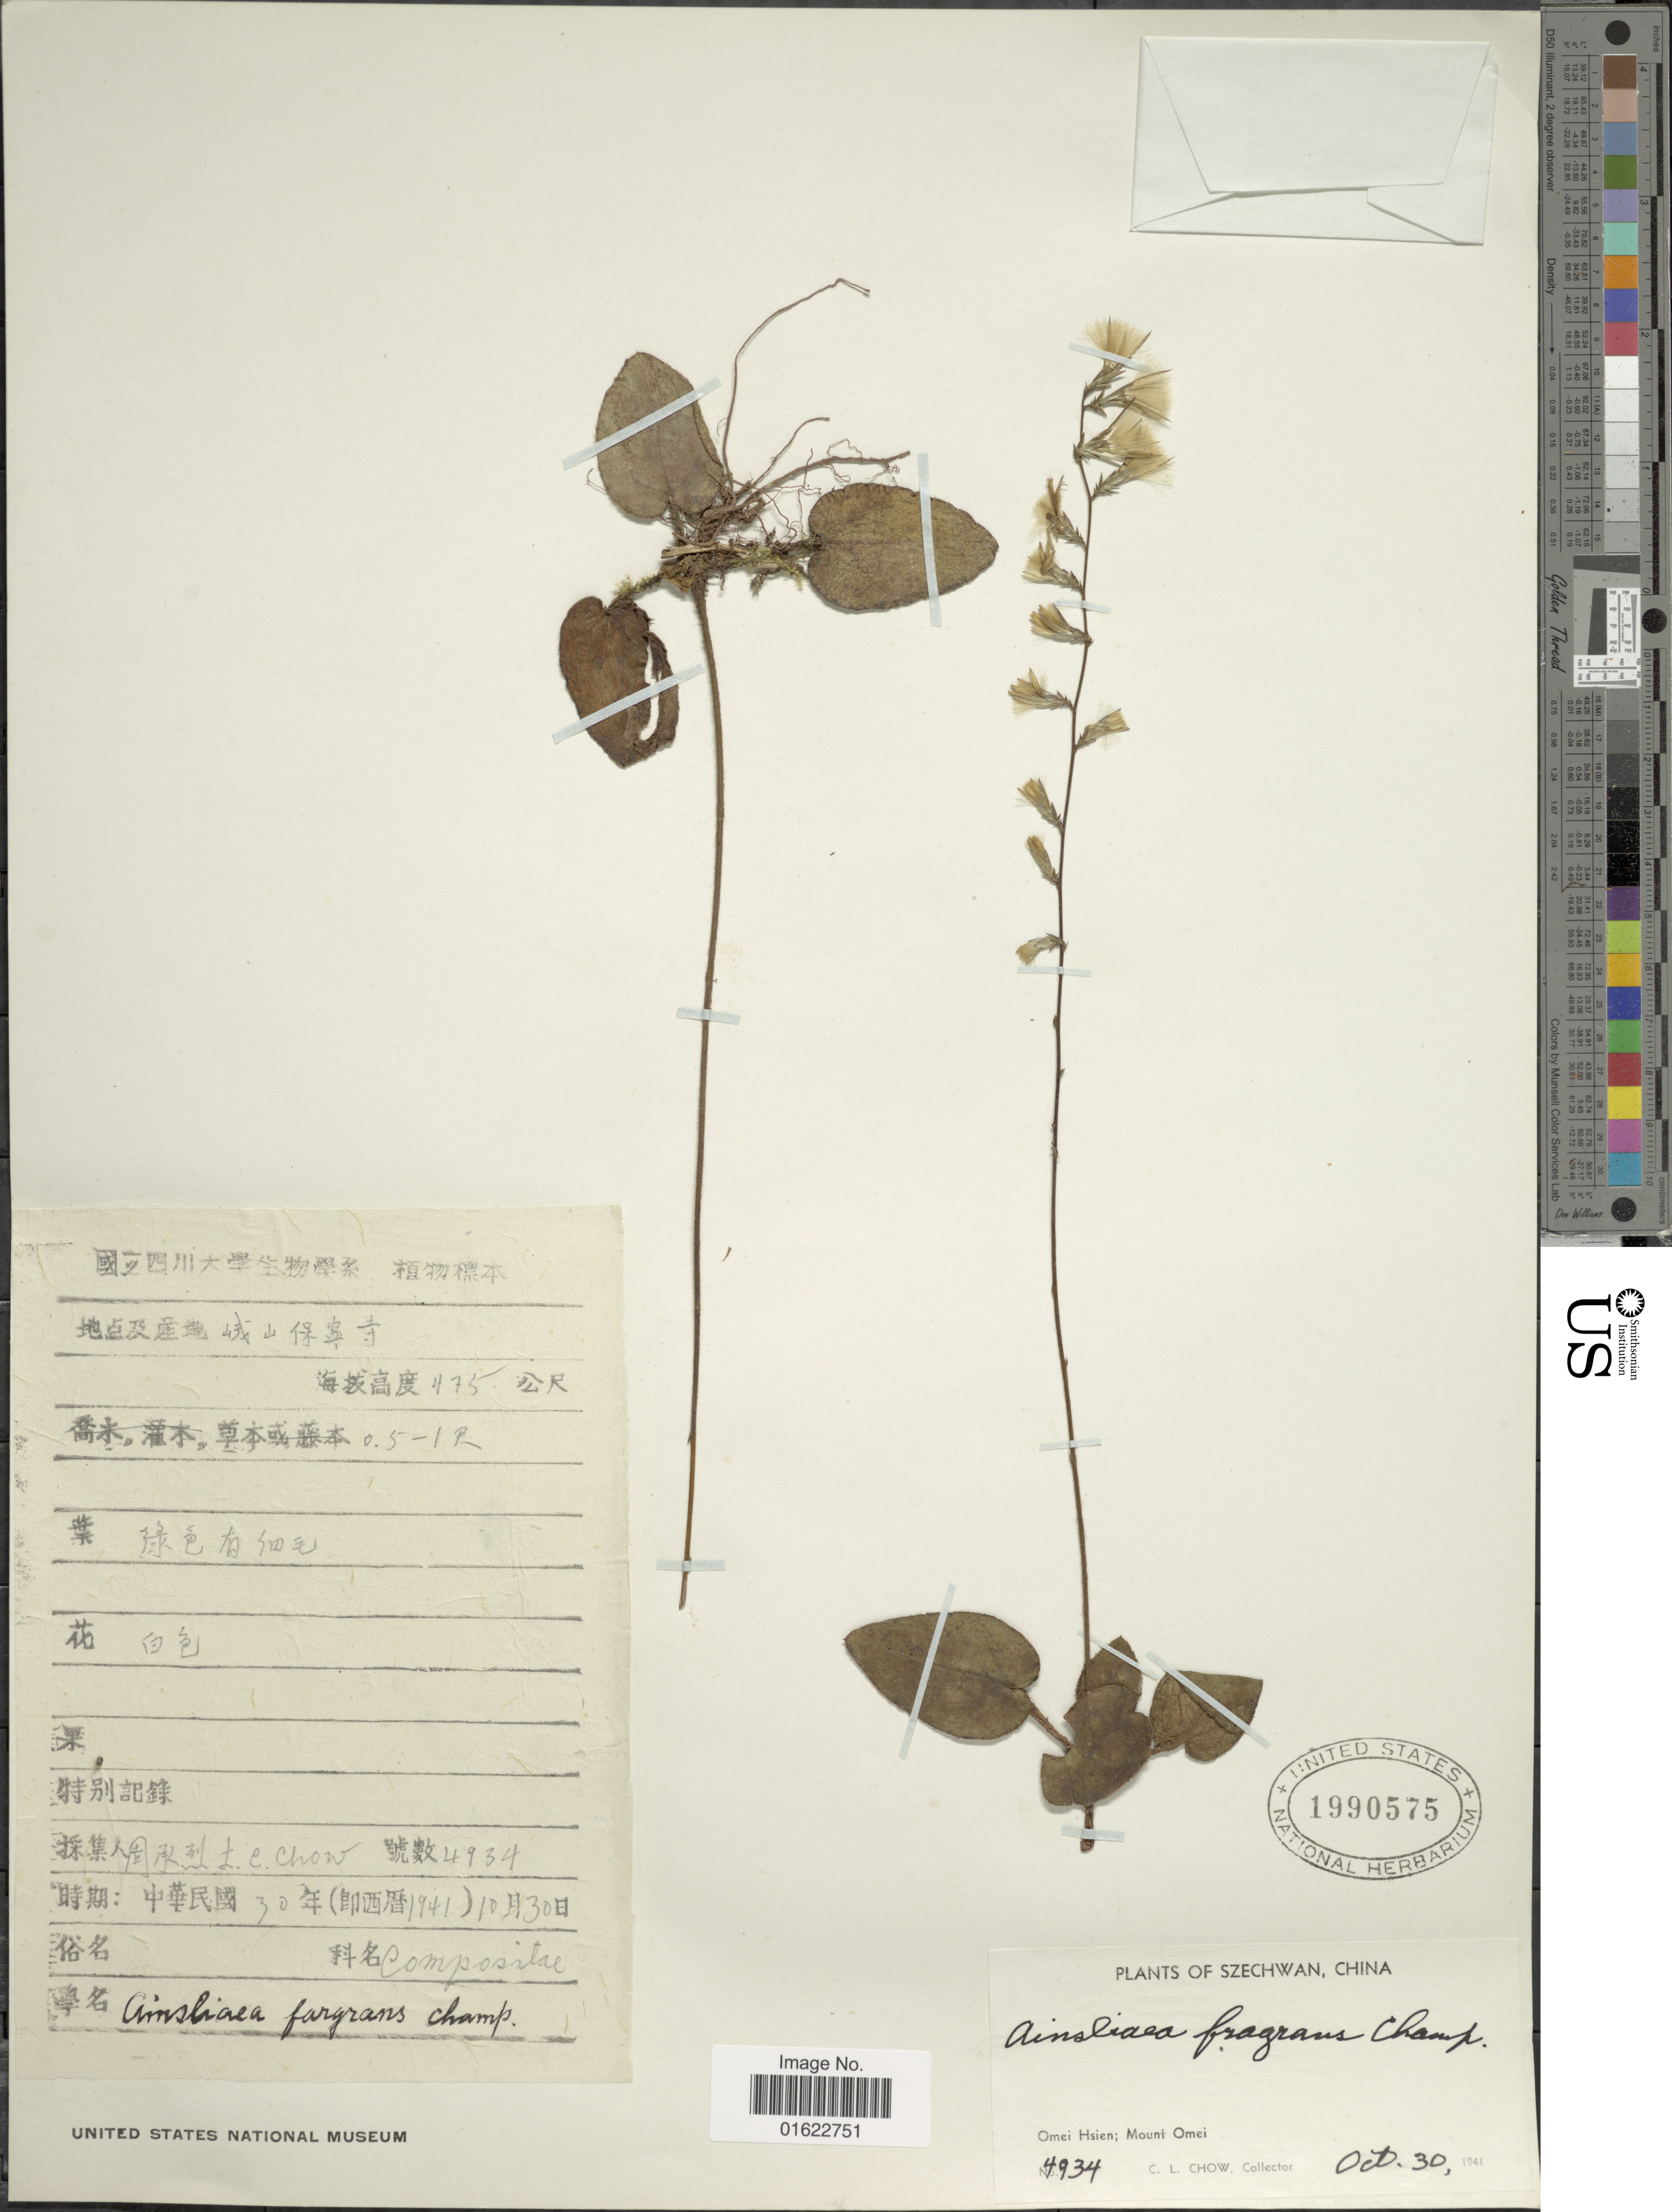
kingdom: Plantae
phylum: Tracheophyta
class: Magnoliopsida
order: Asterales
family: Asteraceae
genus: Ainsliaea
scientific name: Ainsliaea fragrans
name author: Champ. ex Benth.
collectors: C. Chow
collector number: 4934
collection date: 1941-10-30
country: China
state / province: Sichuan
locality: Szechwan, Omei Hsien; Mount Omei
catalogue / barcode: US 1990575